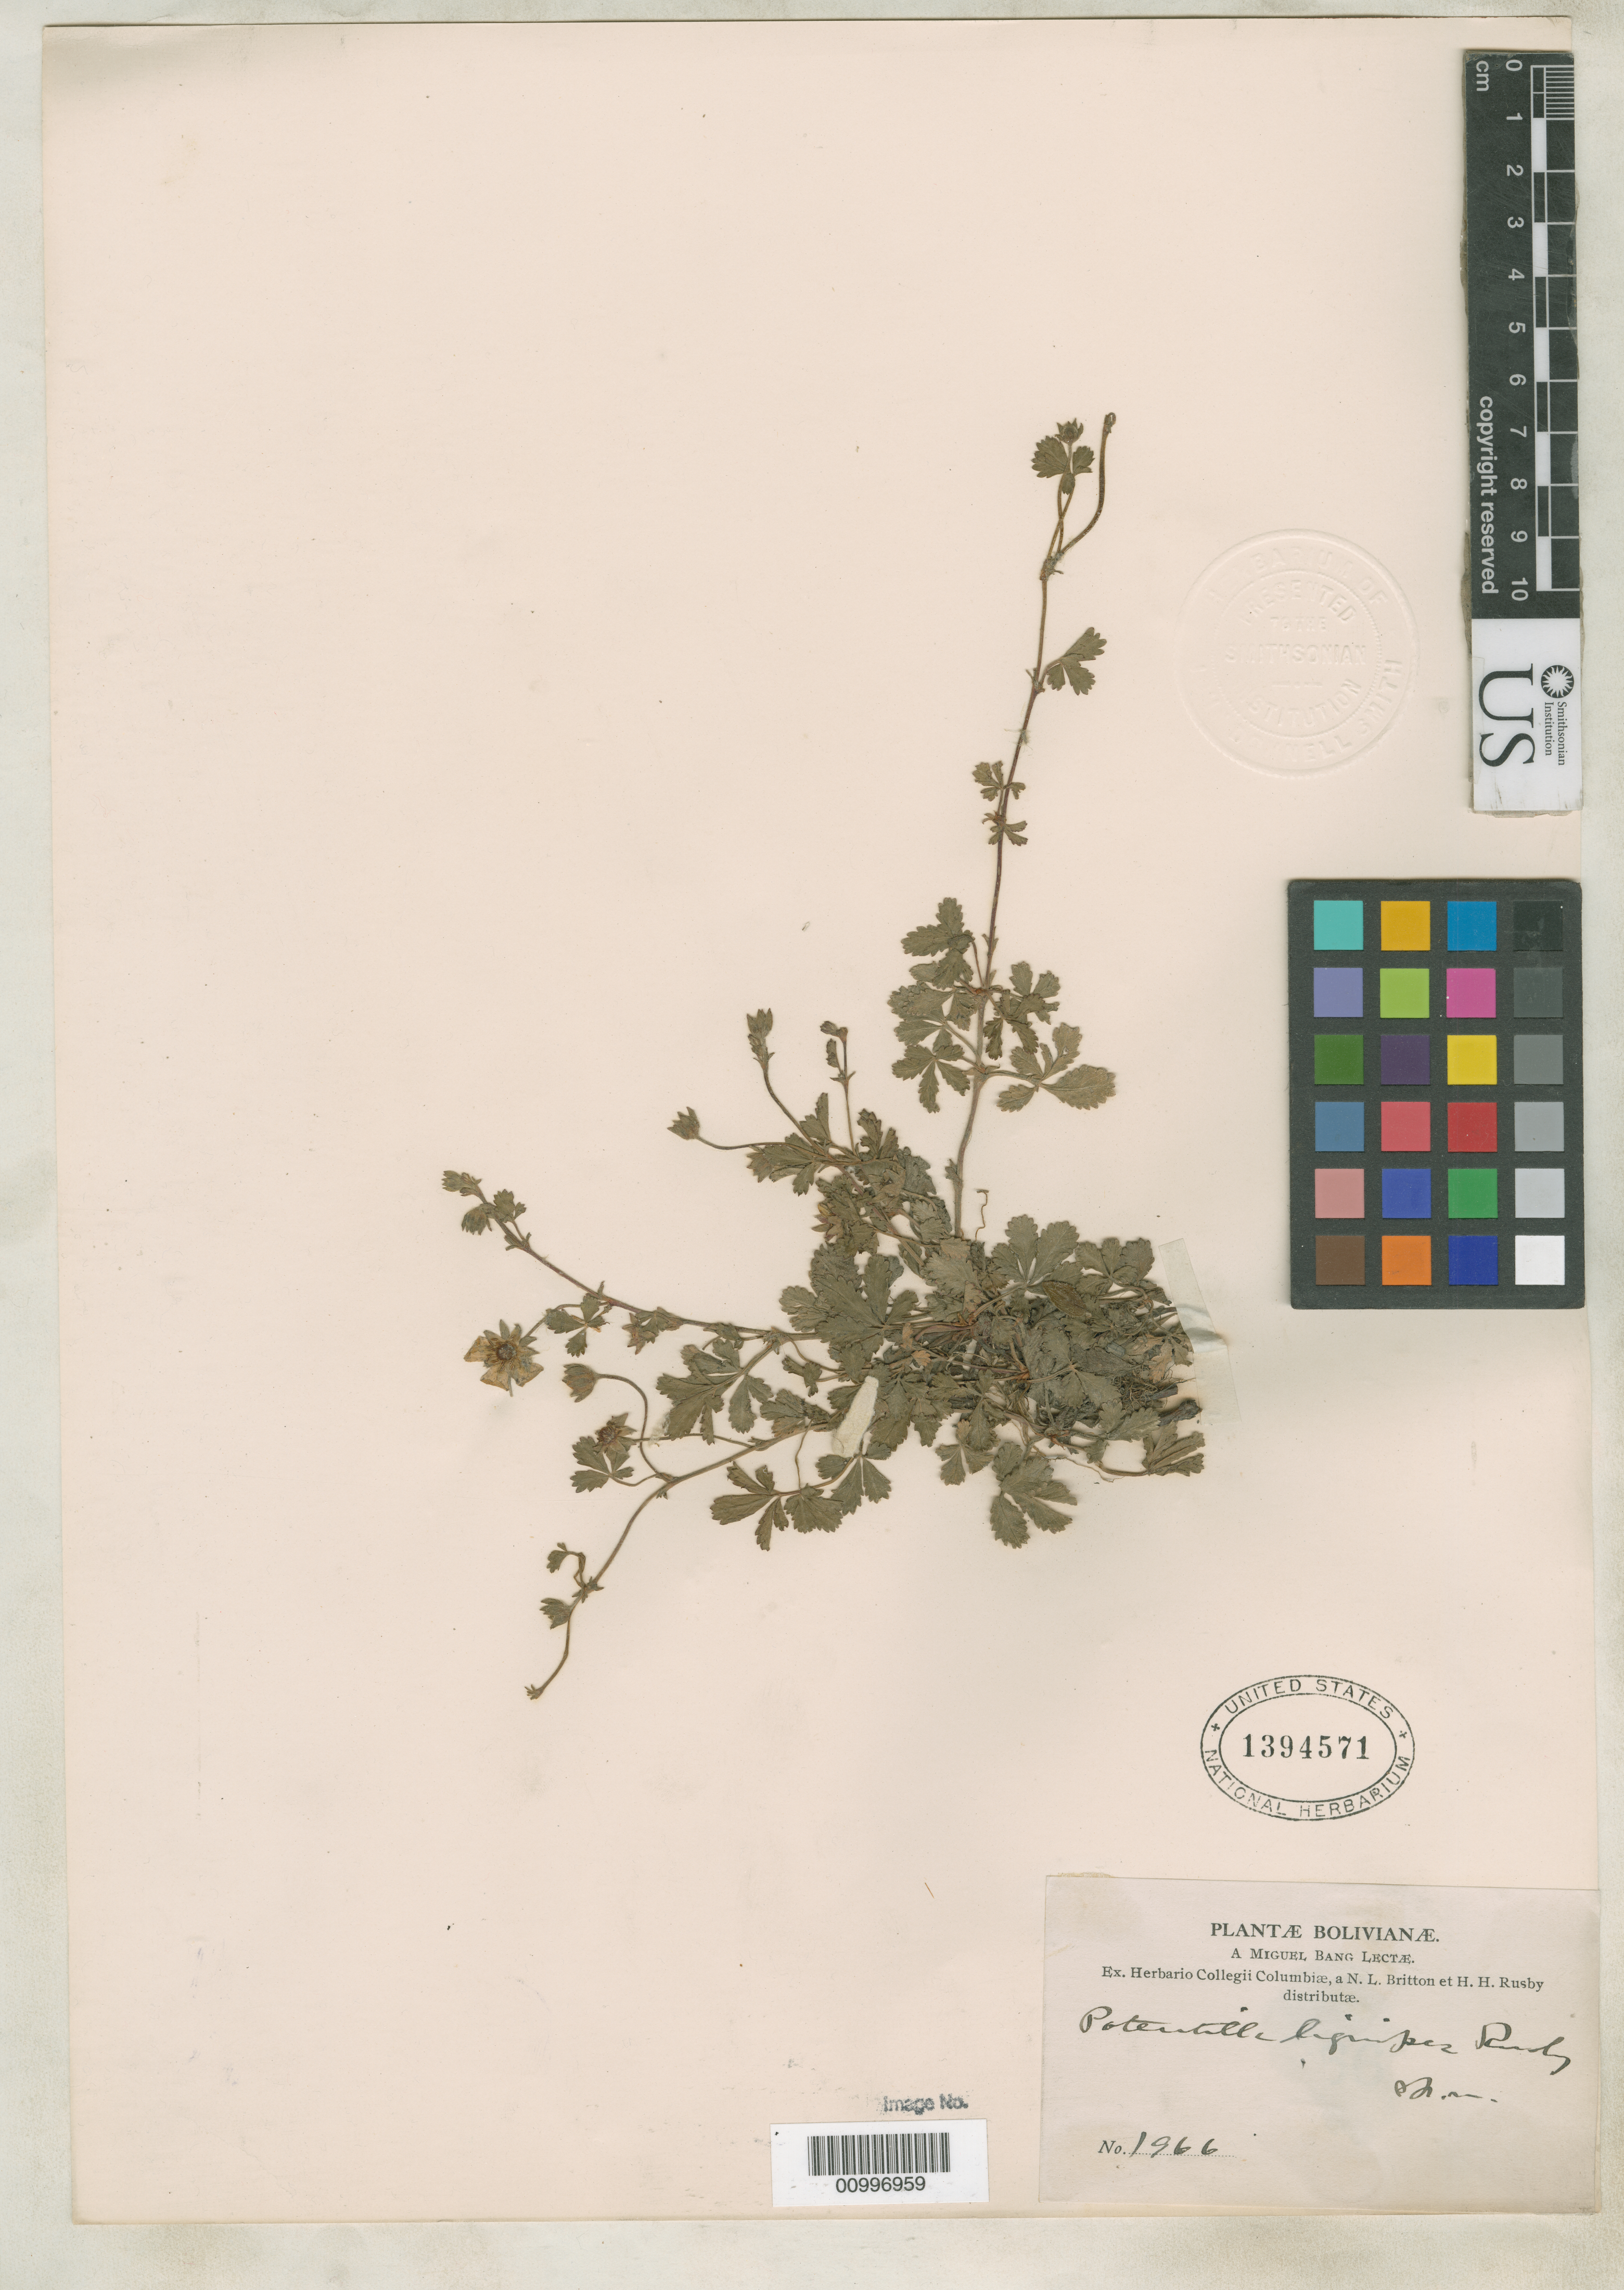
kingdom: Plantae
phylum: Tracheophyta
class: Magnoliopsida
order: Rosales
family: Rosaceae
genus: Potentilla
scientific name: Potentilla lignipes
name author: Rusby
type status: Isotype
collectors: M. Bang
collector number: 1966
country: Bolivia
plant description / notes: Specimen from the herbarium of John Donnell Smith.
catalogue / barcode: US 1394571